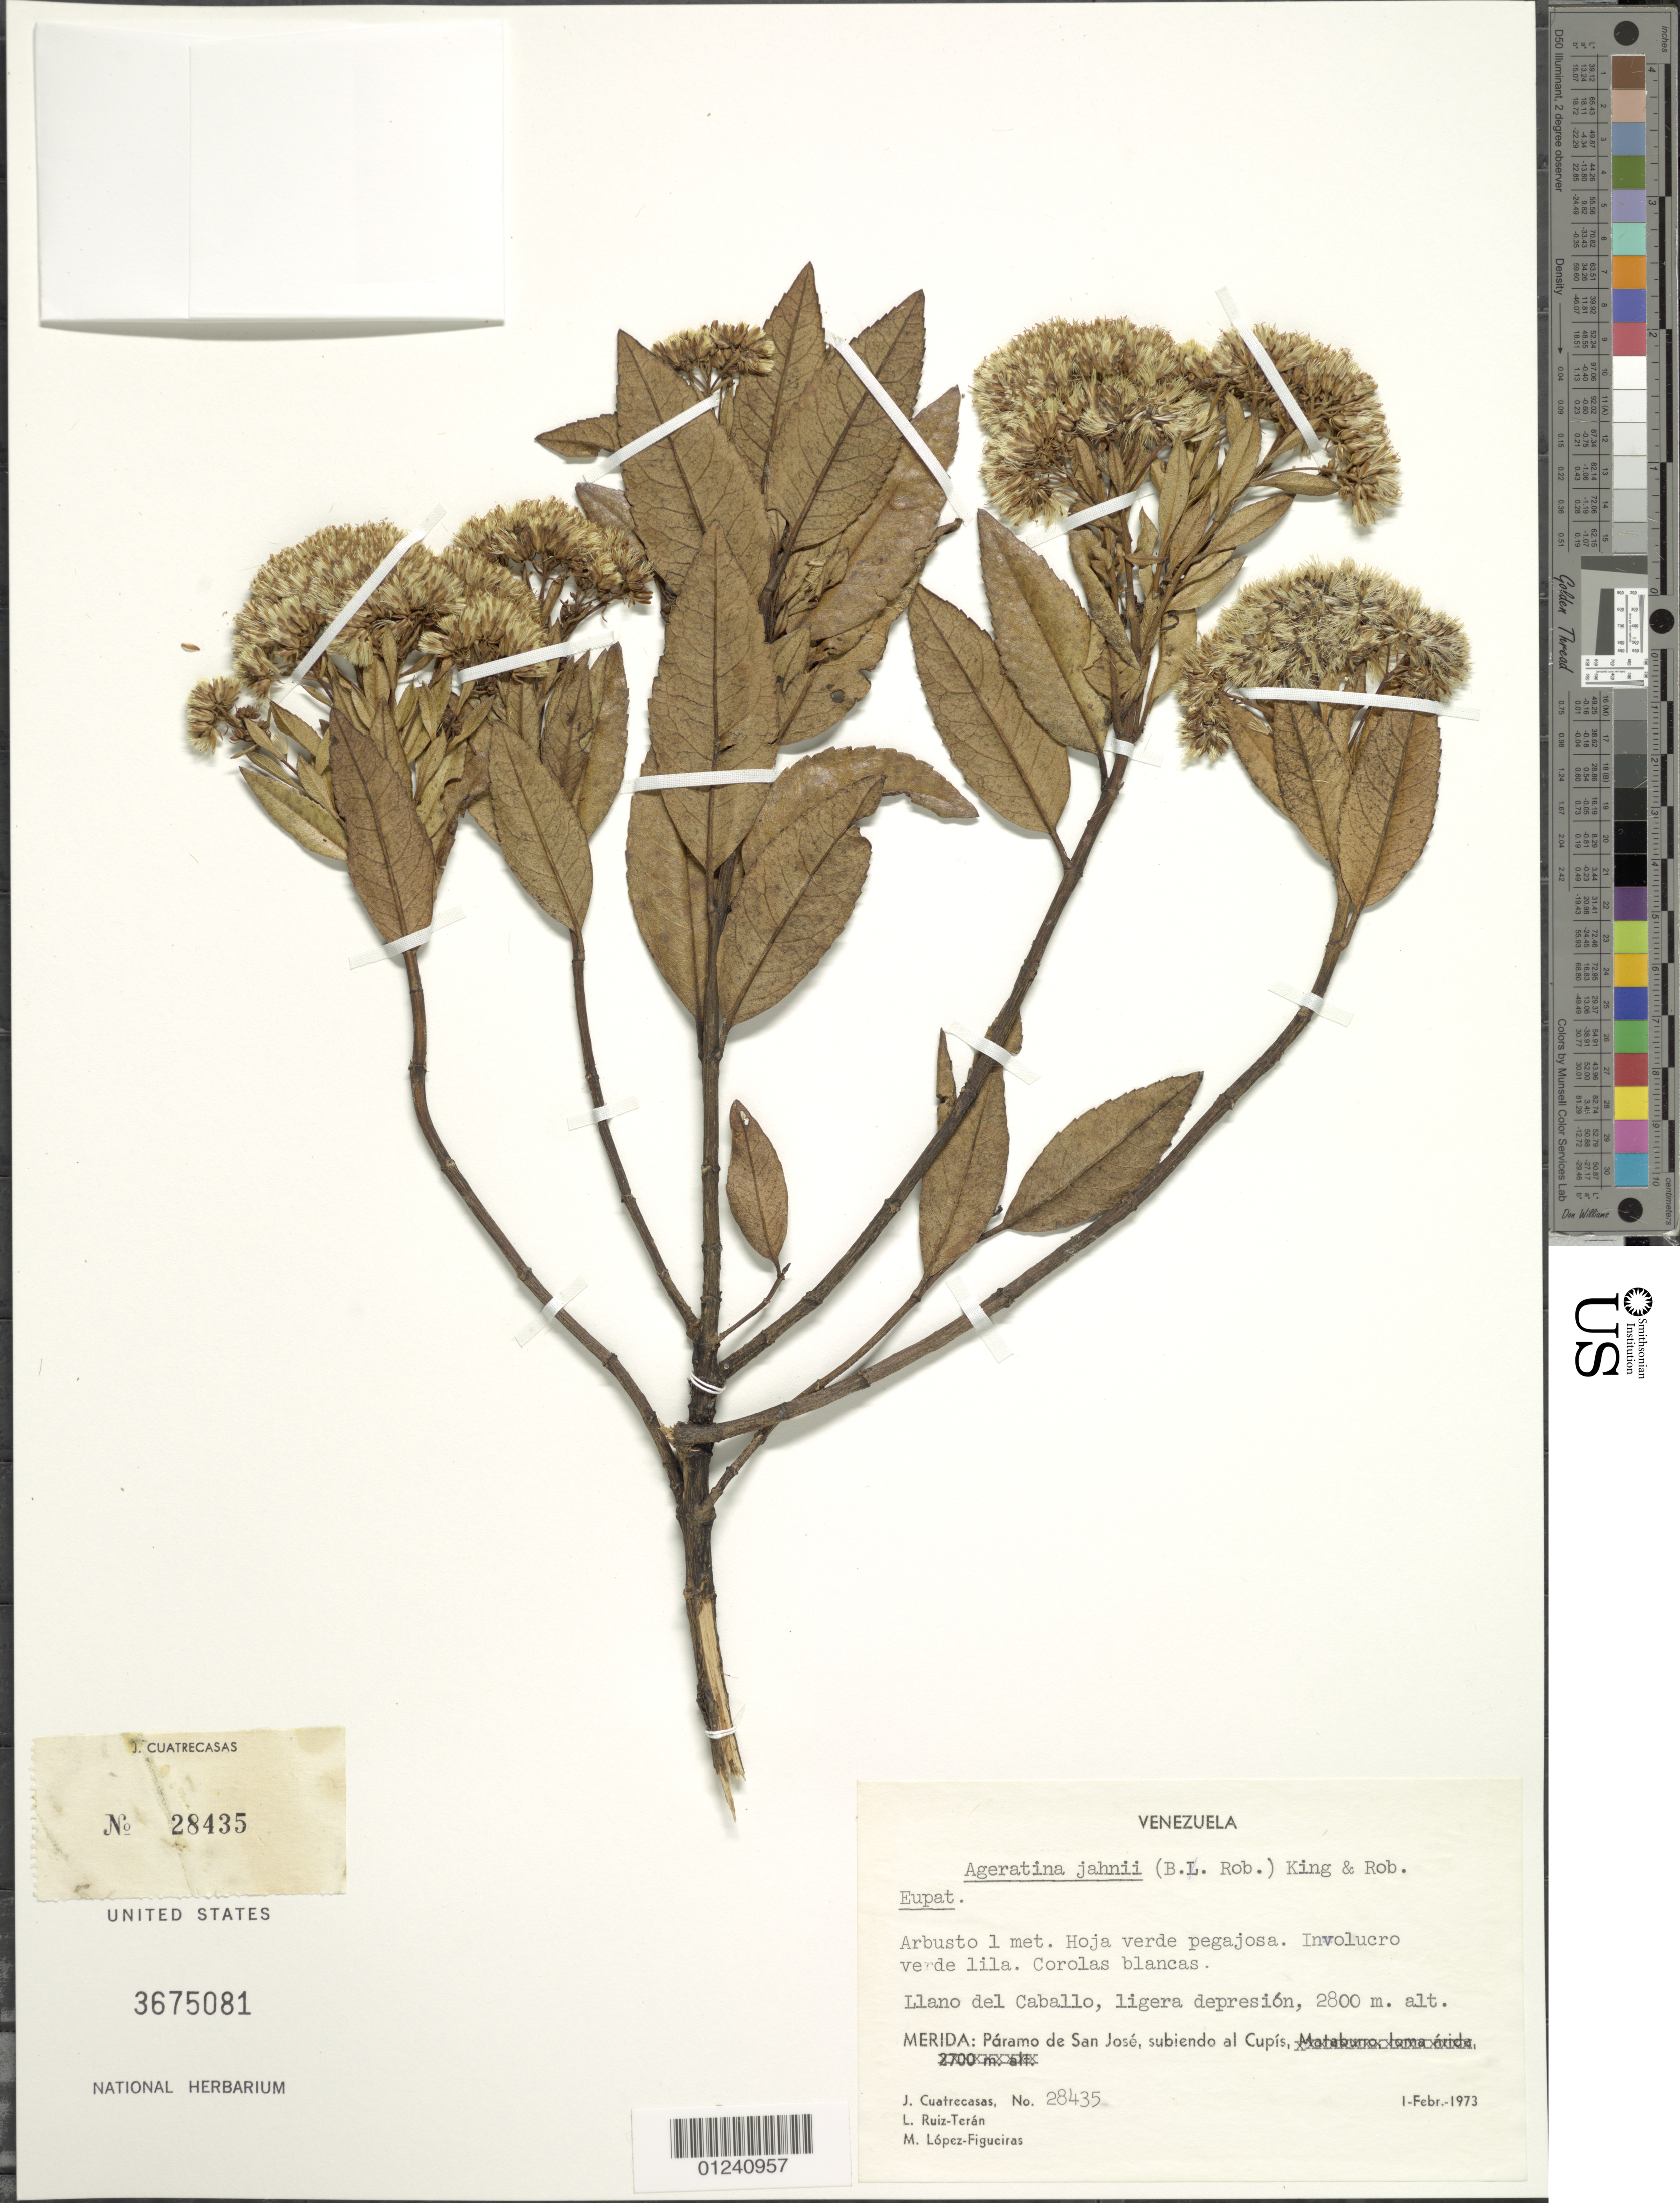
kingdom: Plantae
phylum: Tracheophyta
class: Magnoliopsida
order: Asterales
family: Asteraceae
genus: Ageratina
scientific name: Ageratina jahnii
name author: (B.L. Rob.) R.M. King & H. Rob.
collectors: J. Cuatrecasas, L. E. Ruíz-Terán & M. López Figueiras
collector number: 28435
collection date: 1973-02-01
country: Venezuela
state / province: Mérida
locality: Páramo de San José, subiendo al Cupís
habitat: Llano del Caballo, ligera depresion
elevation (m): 2800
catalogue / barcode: US 3675081